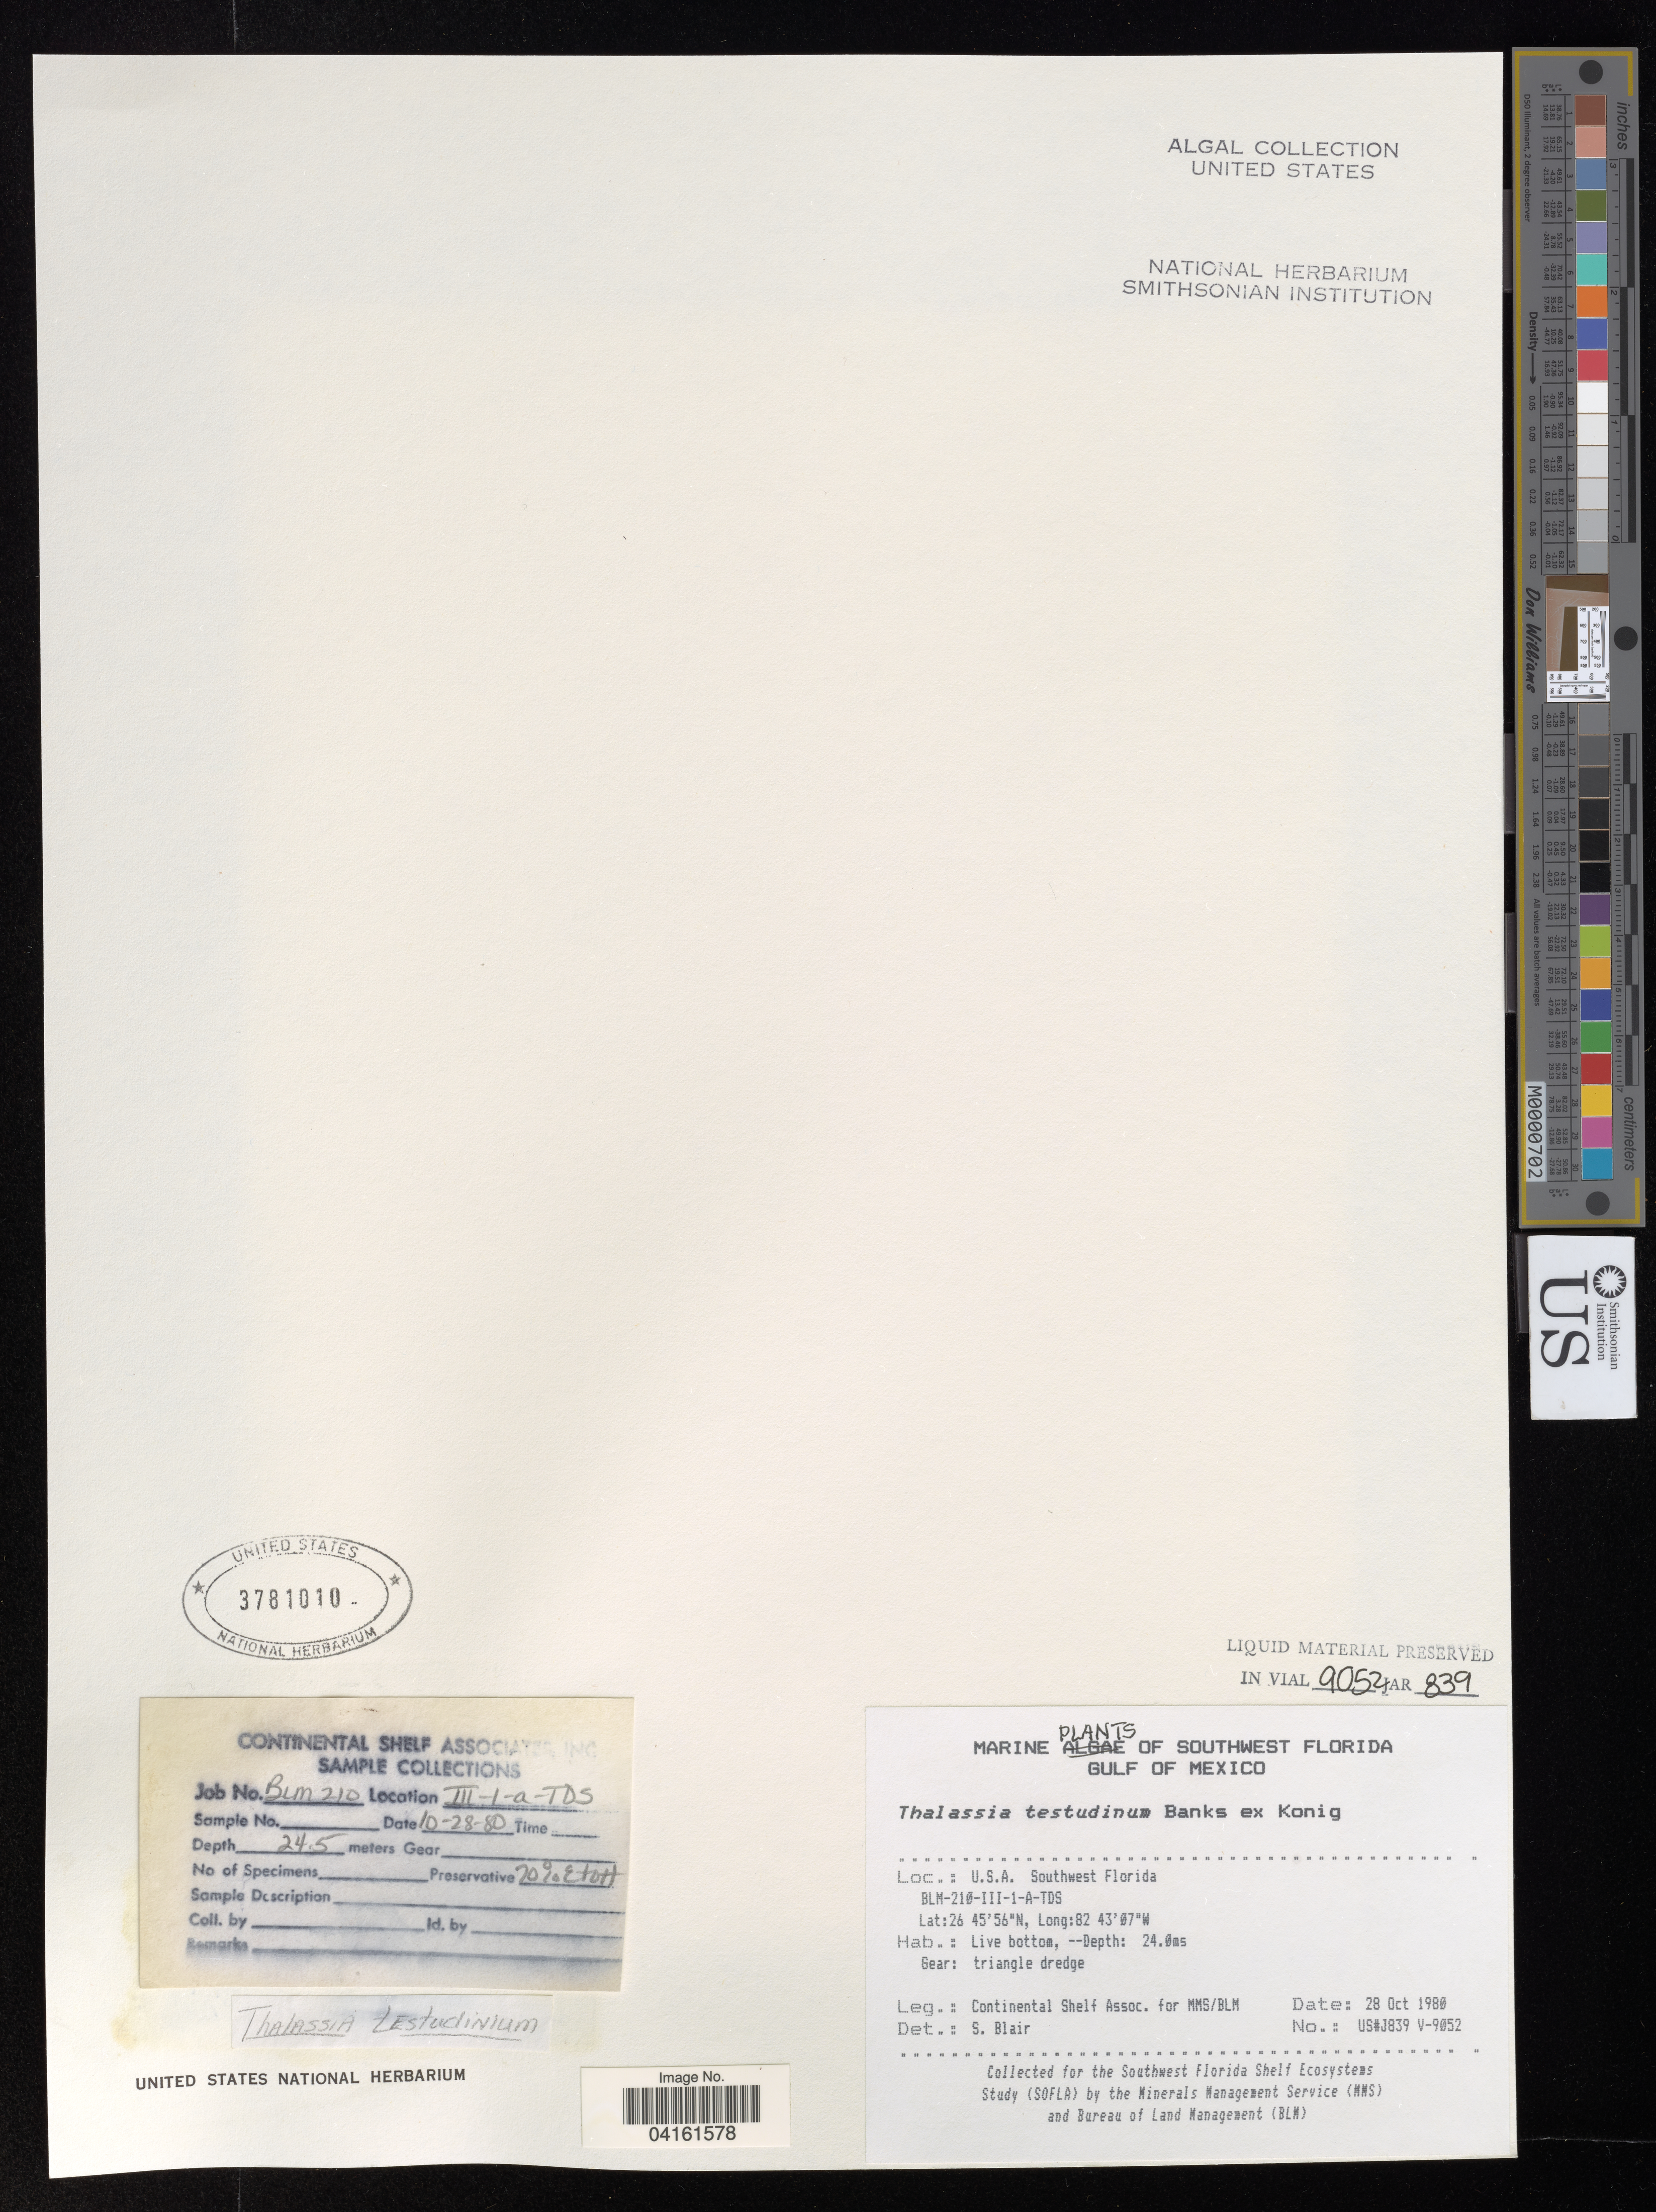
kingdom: Plantae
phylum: Tracheophyta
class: Liliopsida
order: Alismatales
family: Hydrocharitaceae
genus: Thalassia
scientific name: Thalassia testudinum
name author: Banks & Sol. ex K.D. Koenig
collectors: Continental Shelf Associates for the MMS/BLM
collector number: US#J839 V-9052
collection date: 1980-10-28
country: United States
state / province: Florida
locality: Southwest Florida. Gulf of Mexico. BLM-210-III-1-A-TDS.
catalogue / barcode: US 3781010